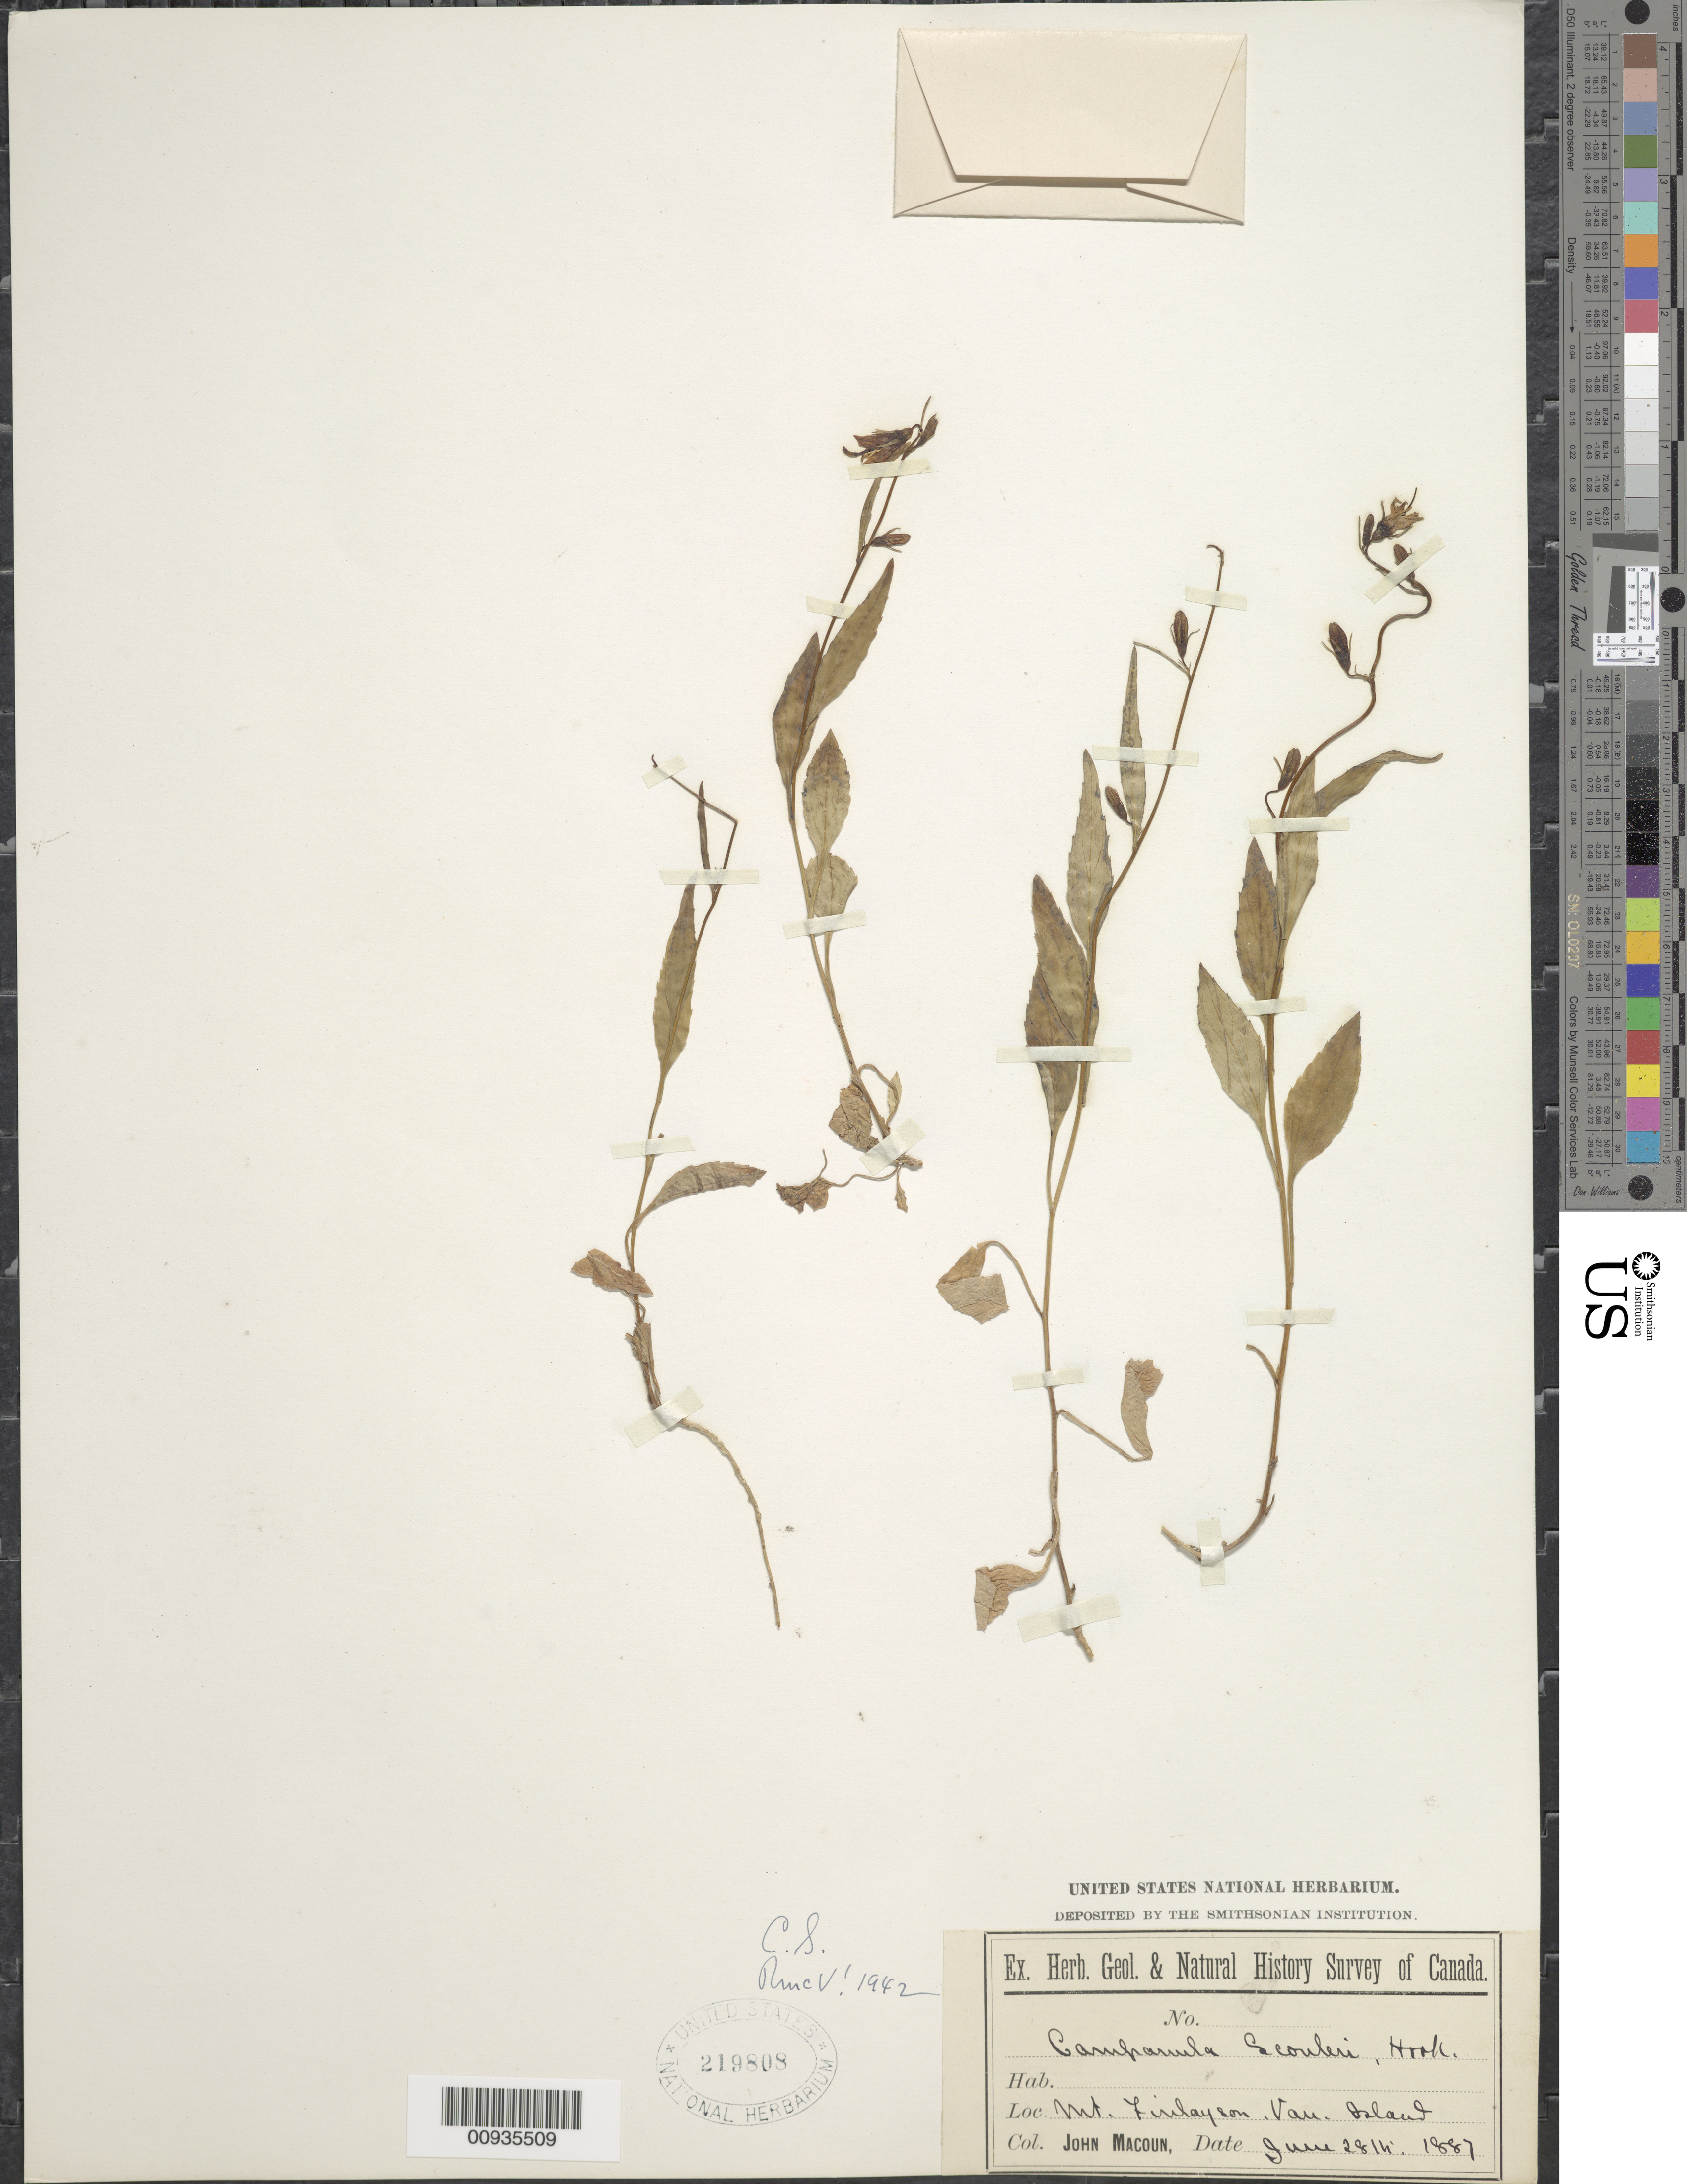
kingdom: Plantae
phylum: Tracheophyta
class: Magnoliopsida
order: Asterales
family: Campanulaceae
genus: Campanula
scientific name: Campanula scouleri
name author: Hook.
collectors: J. Macoun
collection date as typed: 28 Jun 1887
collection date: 1887-06-28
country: Canada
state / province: British Columbia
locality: Vancouver Island, Mount Finlayson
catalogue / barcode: US 219808